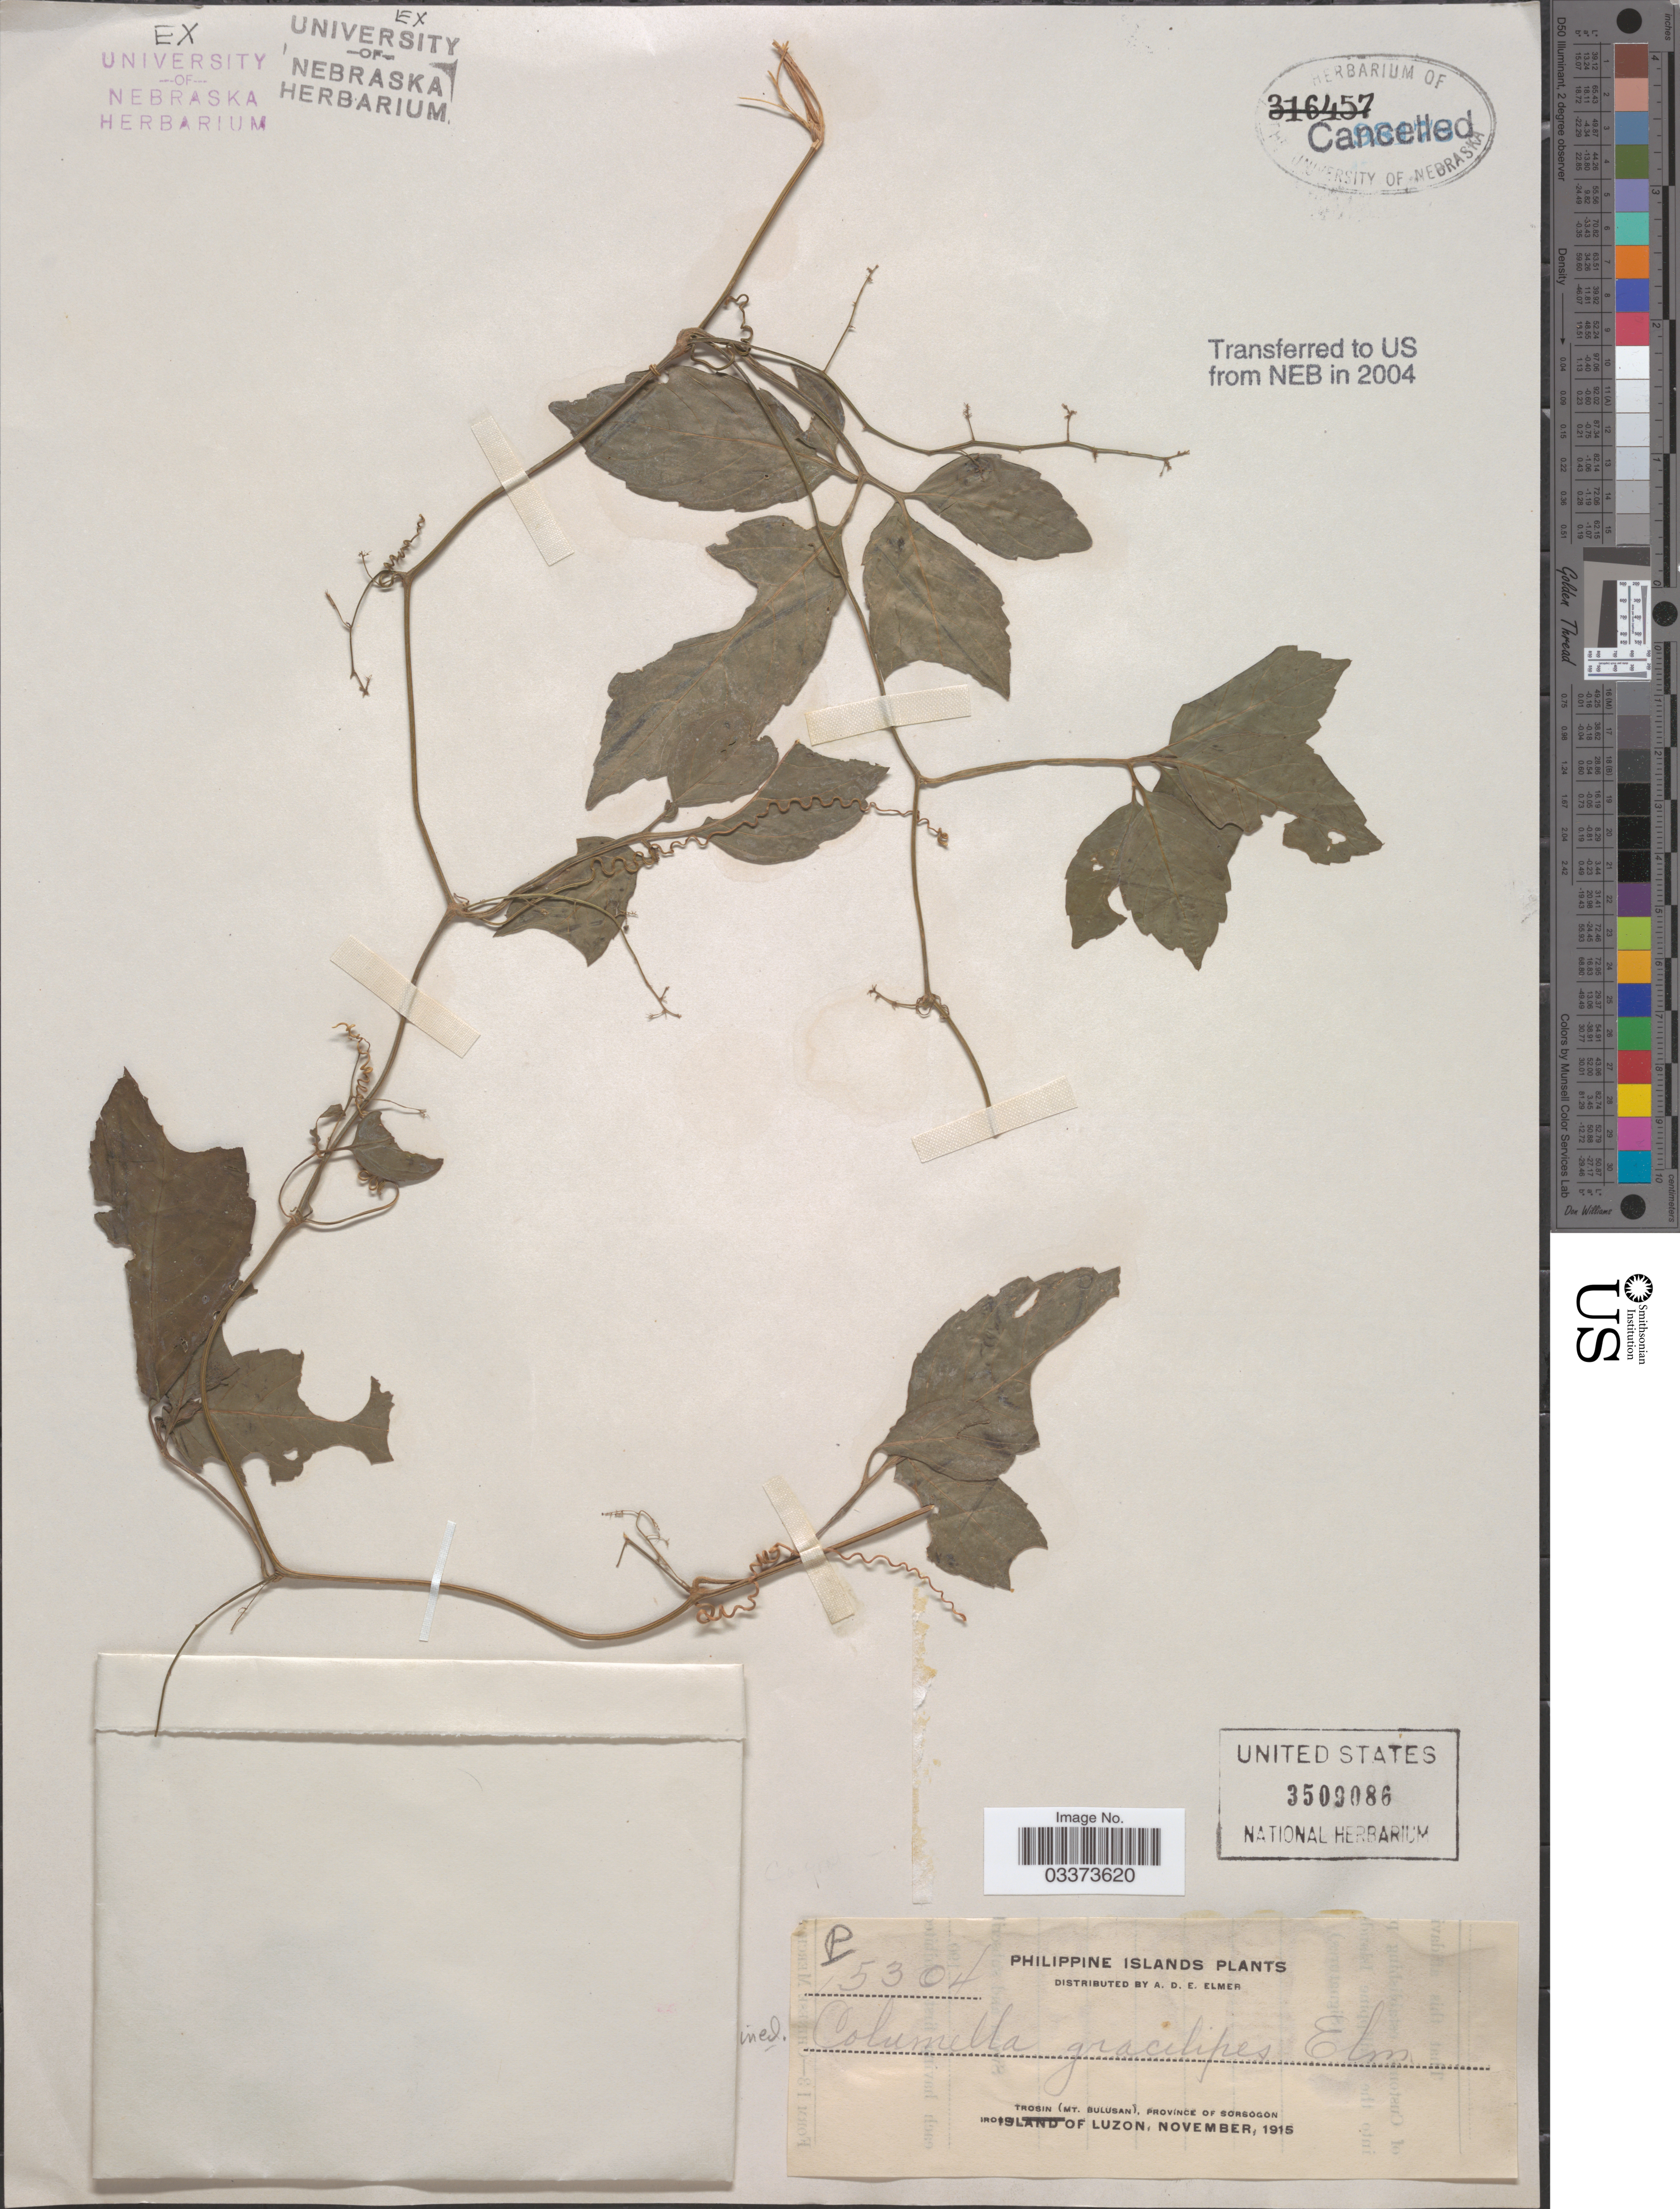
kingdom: Plantae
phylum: Tracheophyta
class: Magnoliopsida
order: Vitales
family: Vitaceae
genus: Cayratia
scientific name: Cayratia sp.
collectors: A. D. E. Elmer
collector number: P15304*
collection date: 1915-11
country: Philippines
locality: Trosin (Mt. Bulusan), Province of Sorsogon. Iro Island of Luzon.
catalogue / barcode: US 3509086